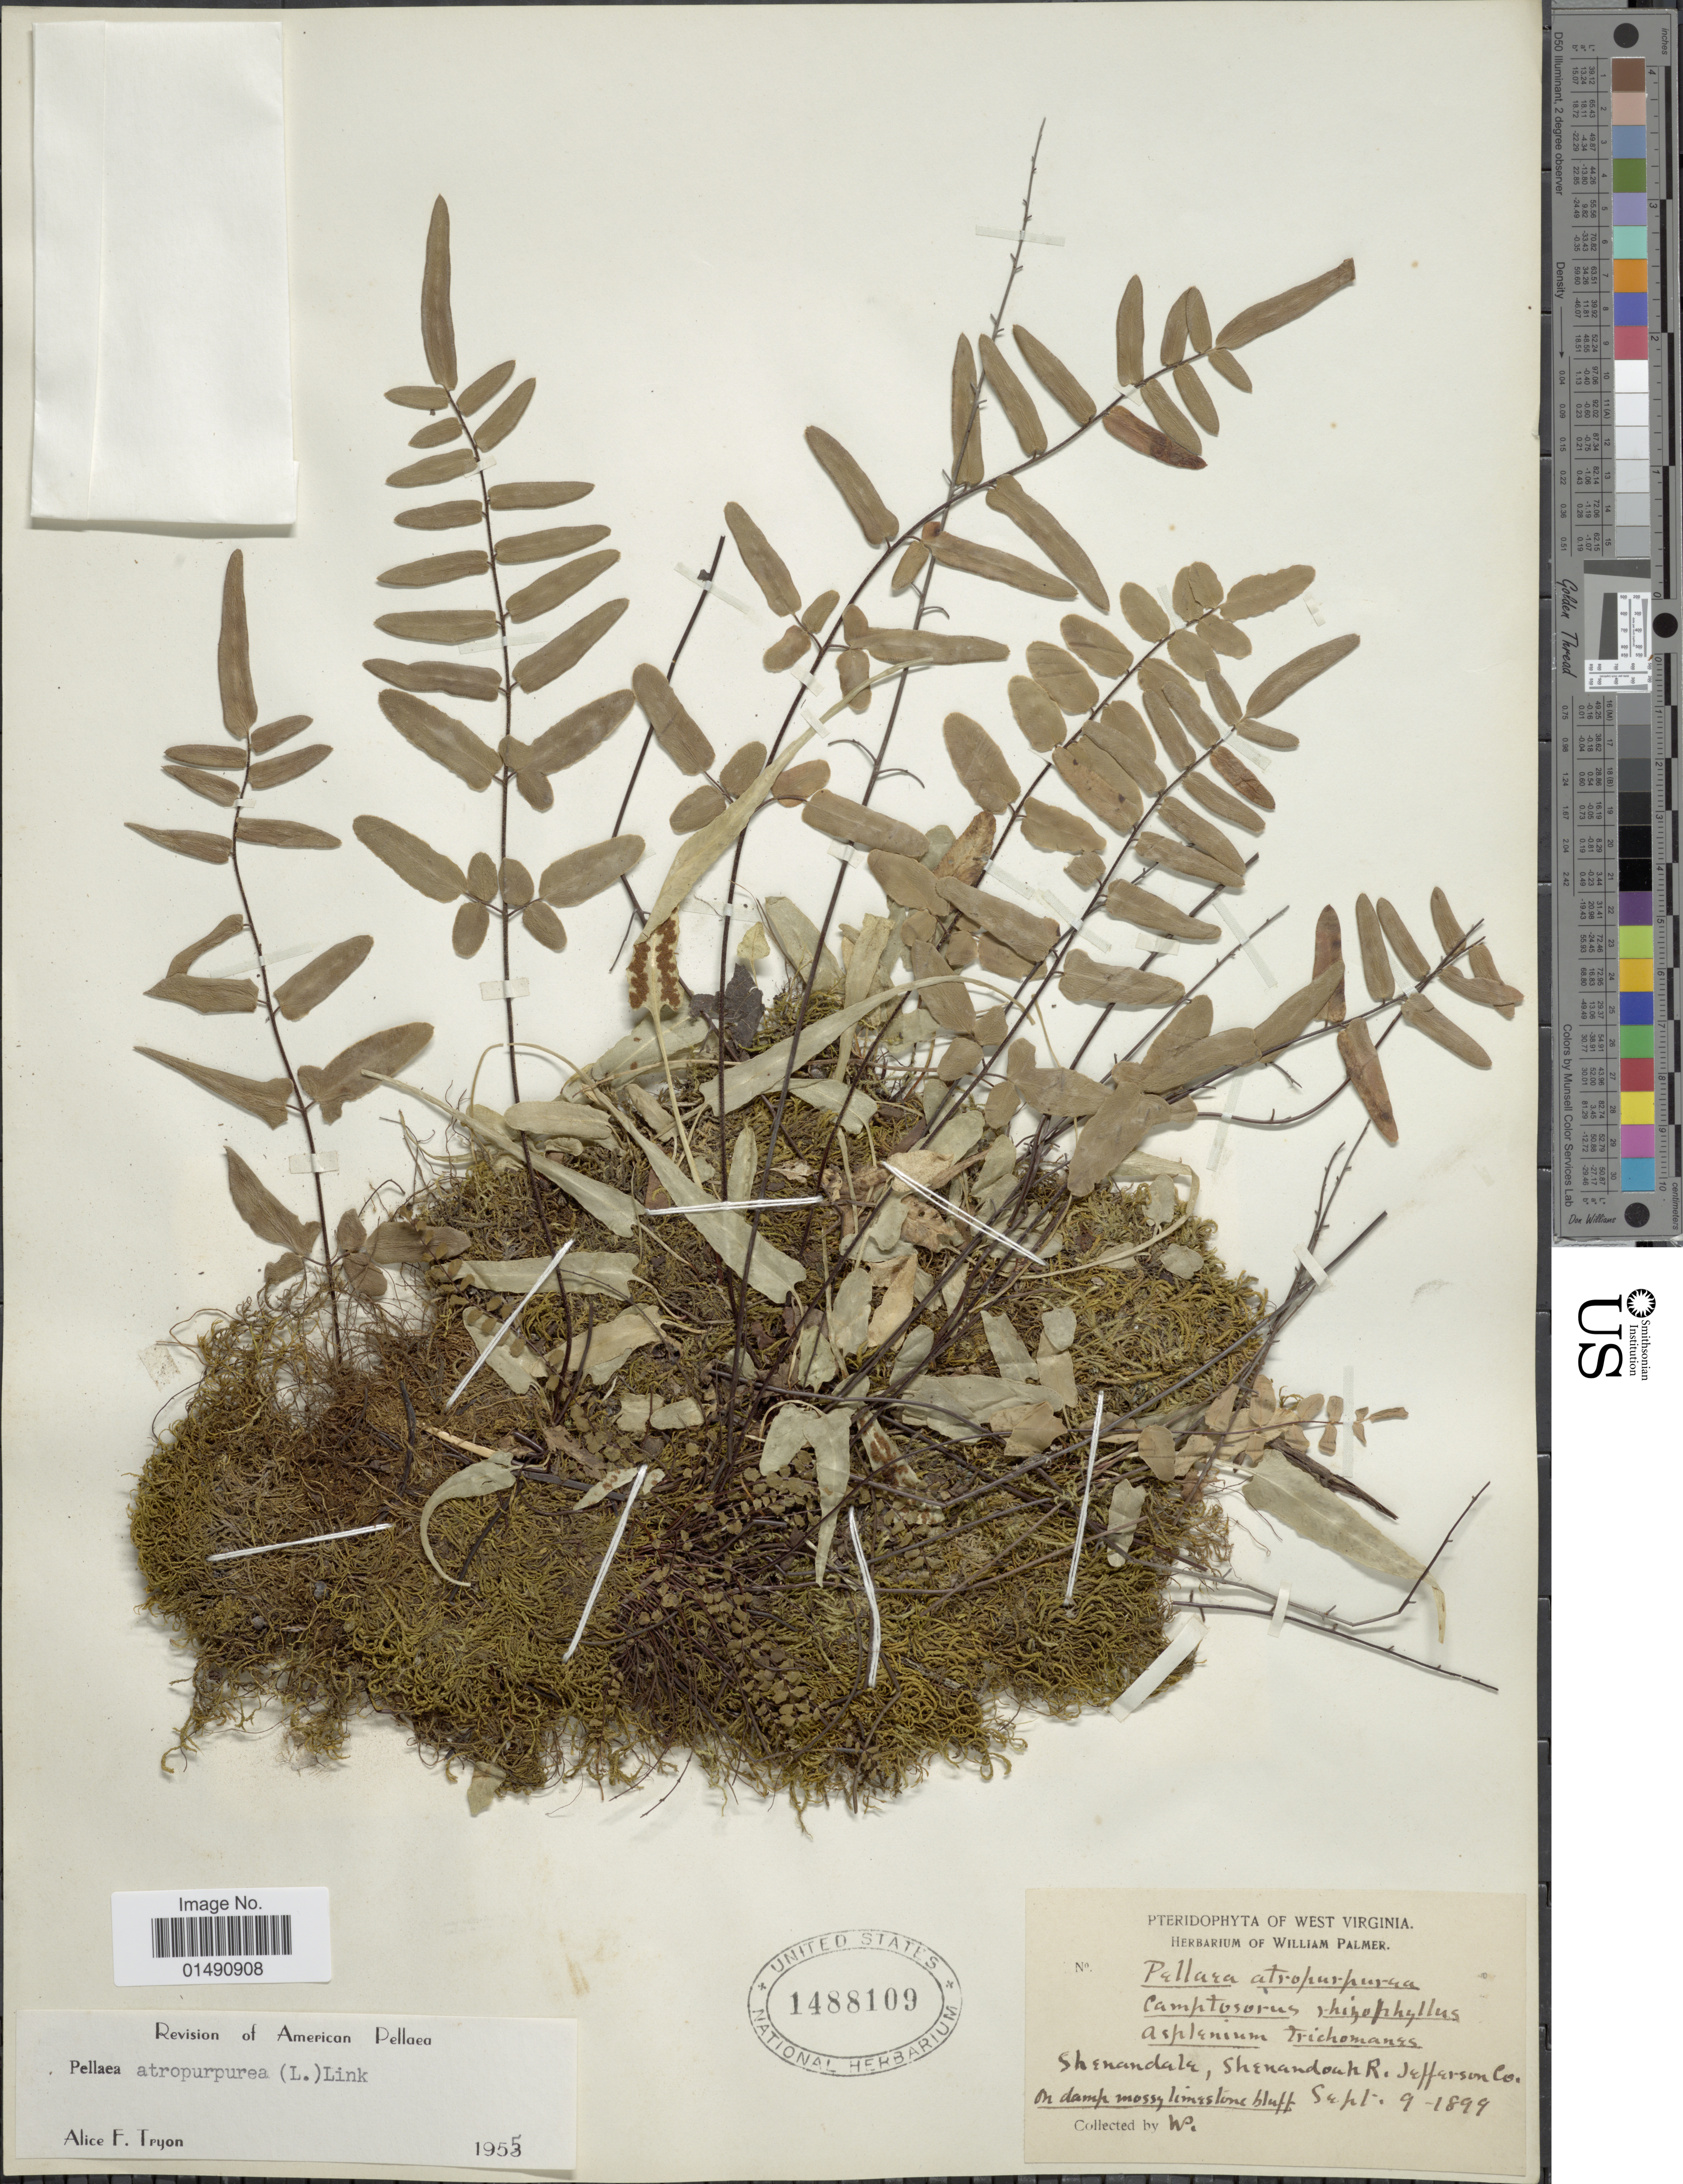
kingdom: Plantae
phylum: Tracheophyta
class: Polypodiopsida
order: Polypodiales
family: Pteridaceae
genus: Pellaea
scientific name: Pellaea atropurpurea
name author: (L.) Link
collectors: W. Palmer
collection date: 1899-09-09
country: United States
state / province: West Virginia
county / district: Jefferson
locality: Shenandoah, Shenandoah R. Jefferson Co.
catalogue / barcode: US 1488109